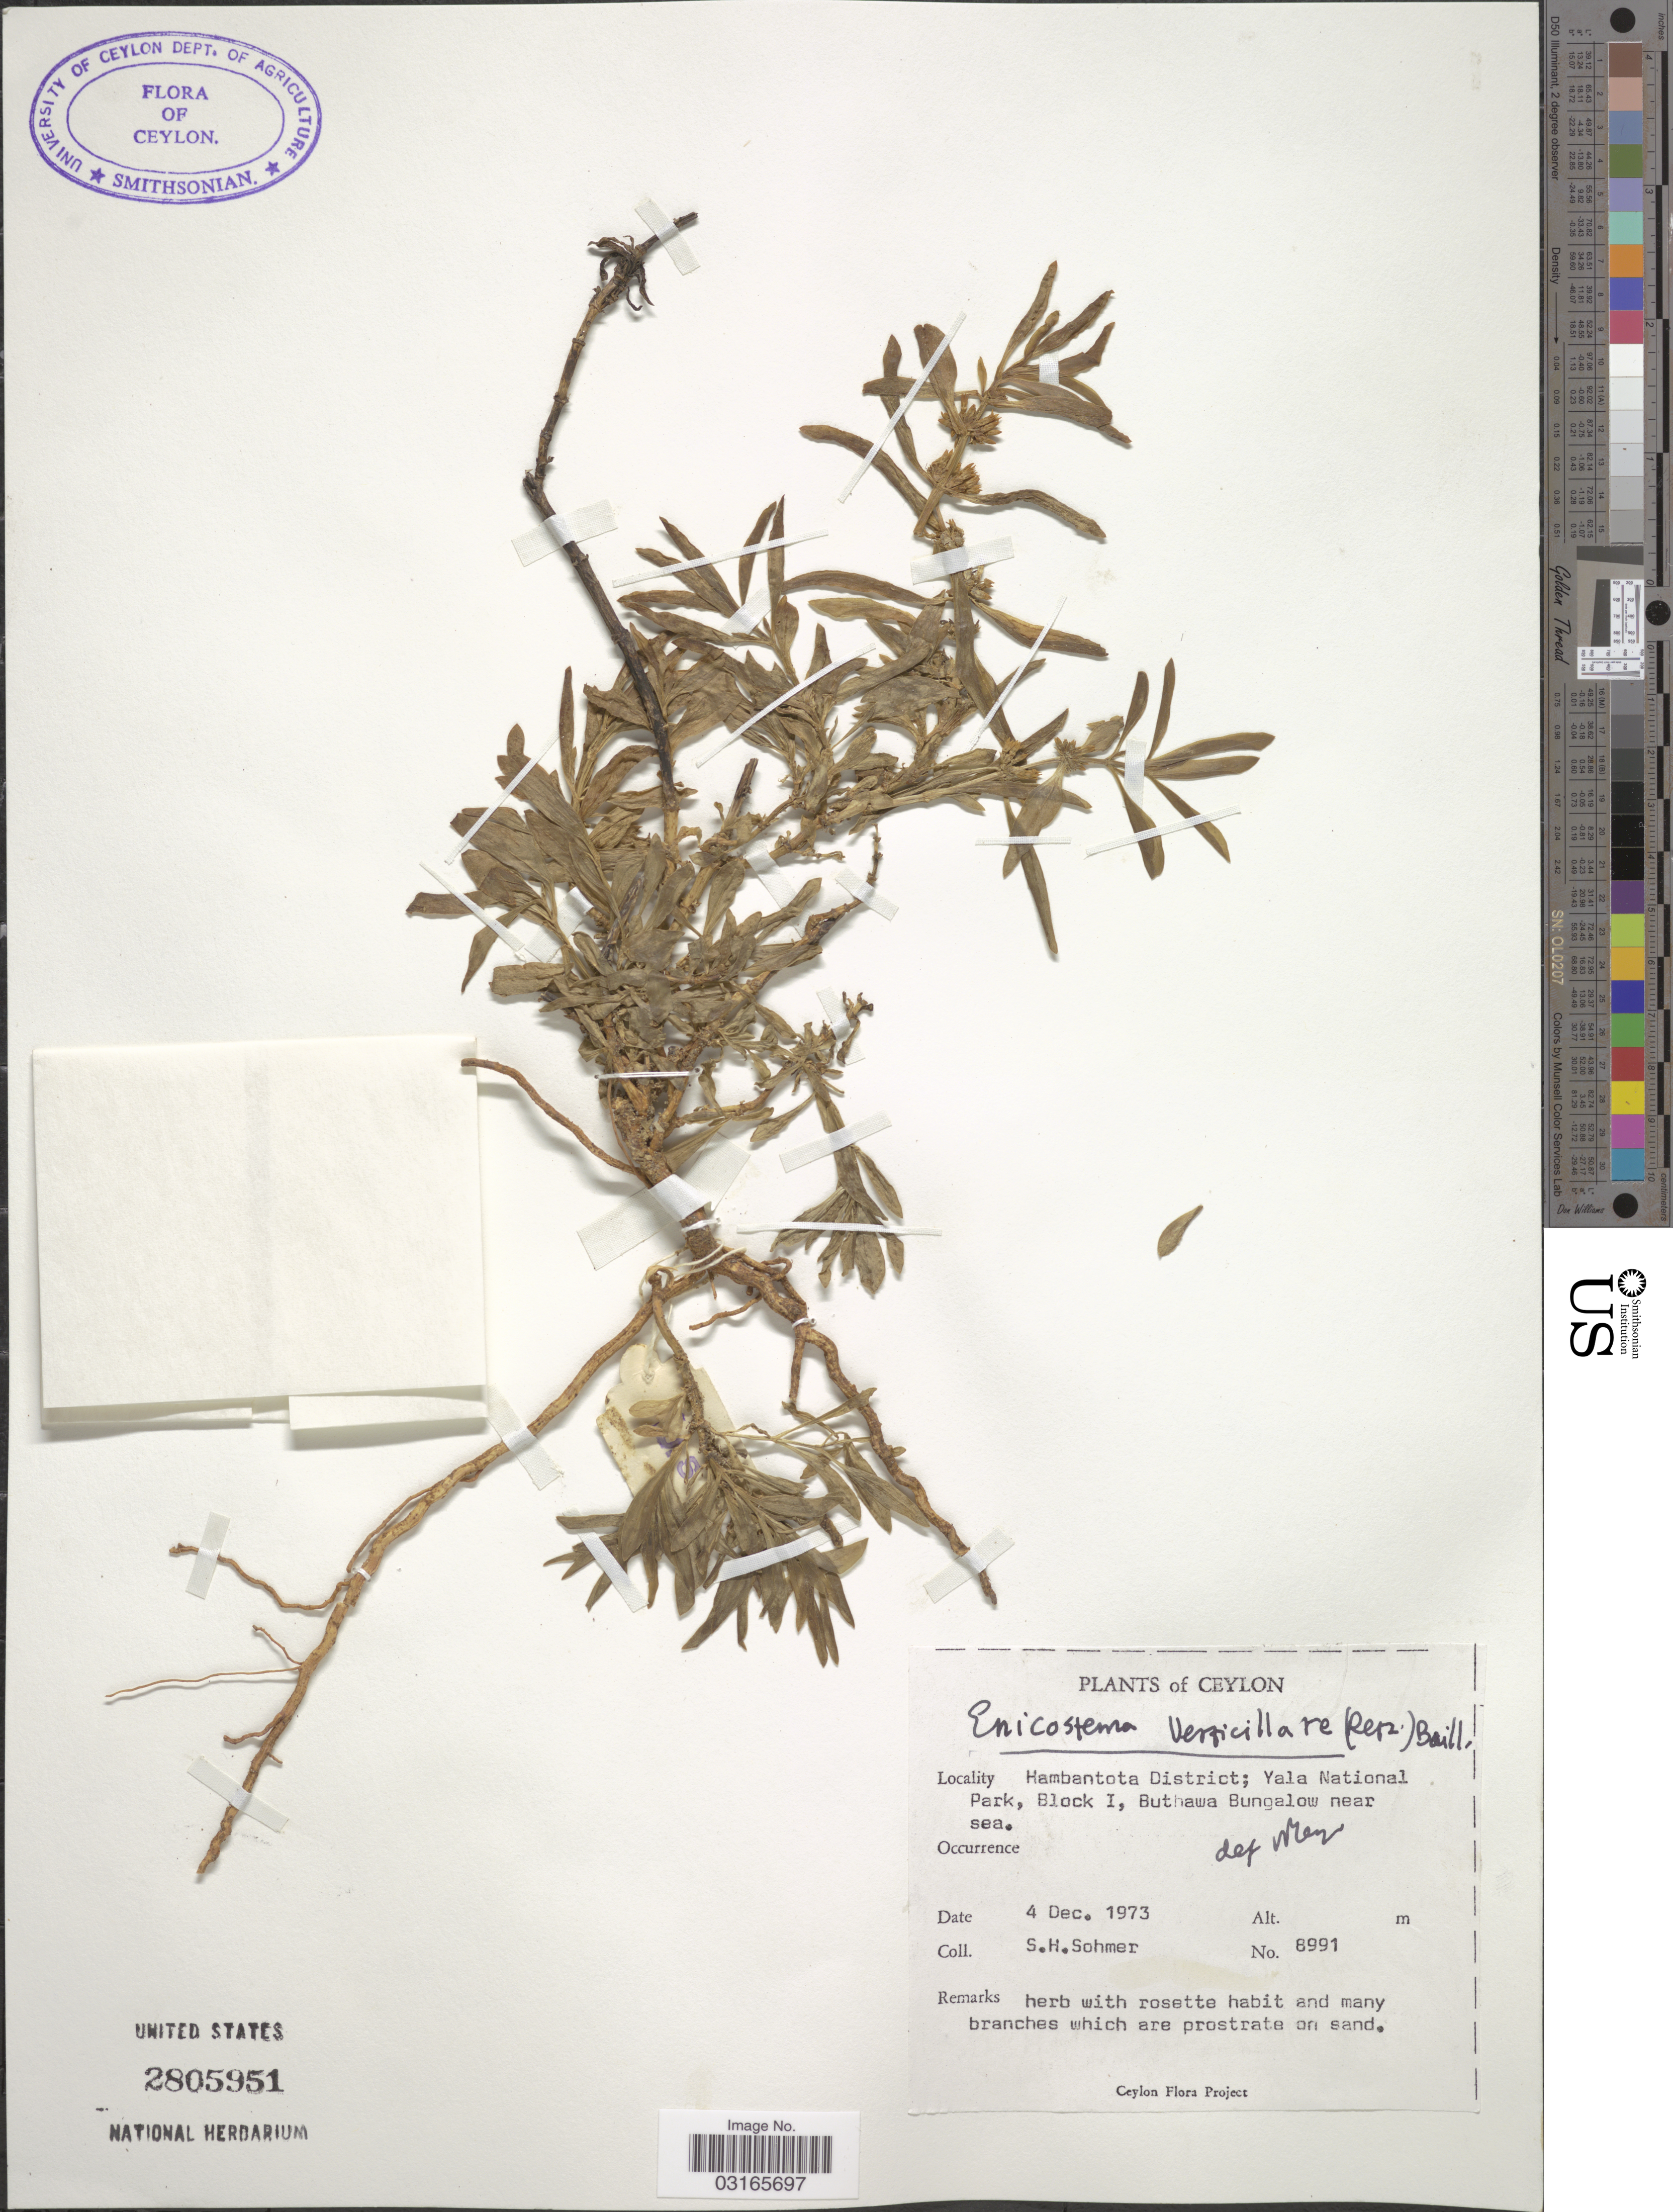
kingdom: Plantae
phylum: Tracheophyta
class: Magnoliopsida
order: Gentianales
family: Gentianaceae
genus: Enicostema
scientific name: Enicostema verticillare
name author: (Retz.) Baill.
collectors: S. H. Sohmer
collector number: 8991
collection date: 1973-12-04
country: Sri Lanka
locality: Ceylon. Hambantota District; Yala National Park, Block I, Buthawa Bungalow near sea.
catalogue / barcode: US 2805951